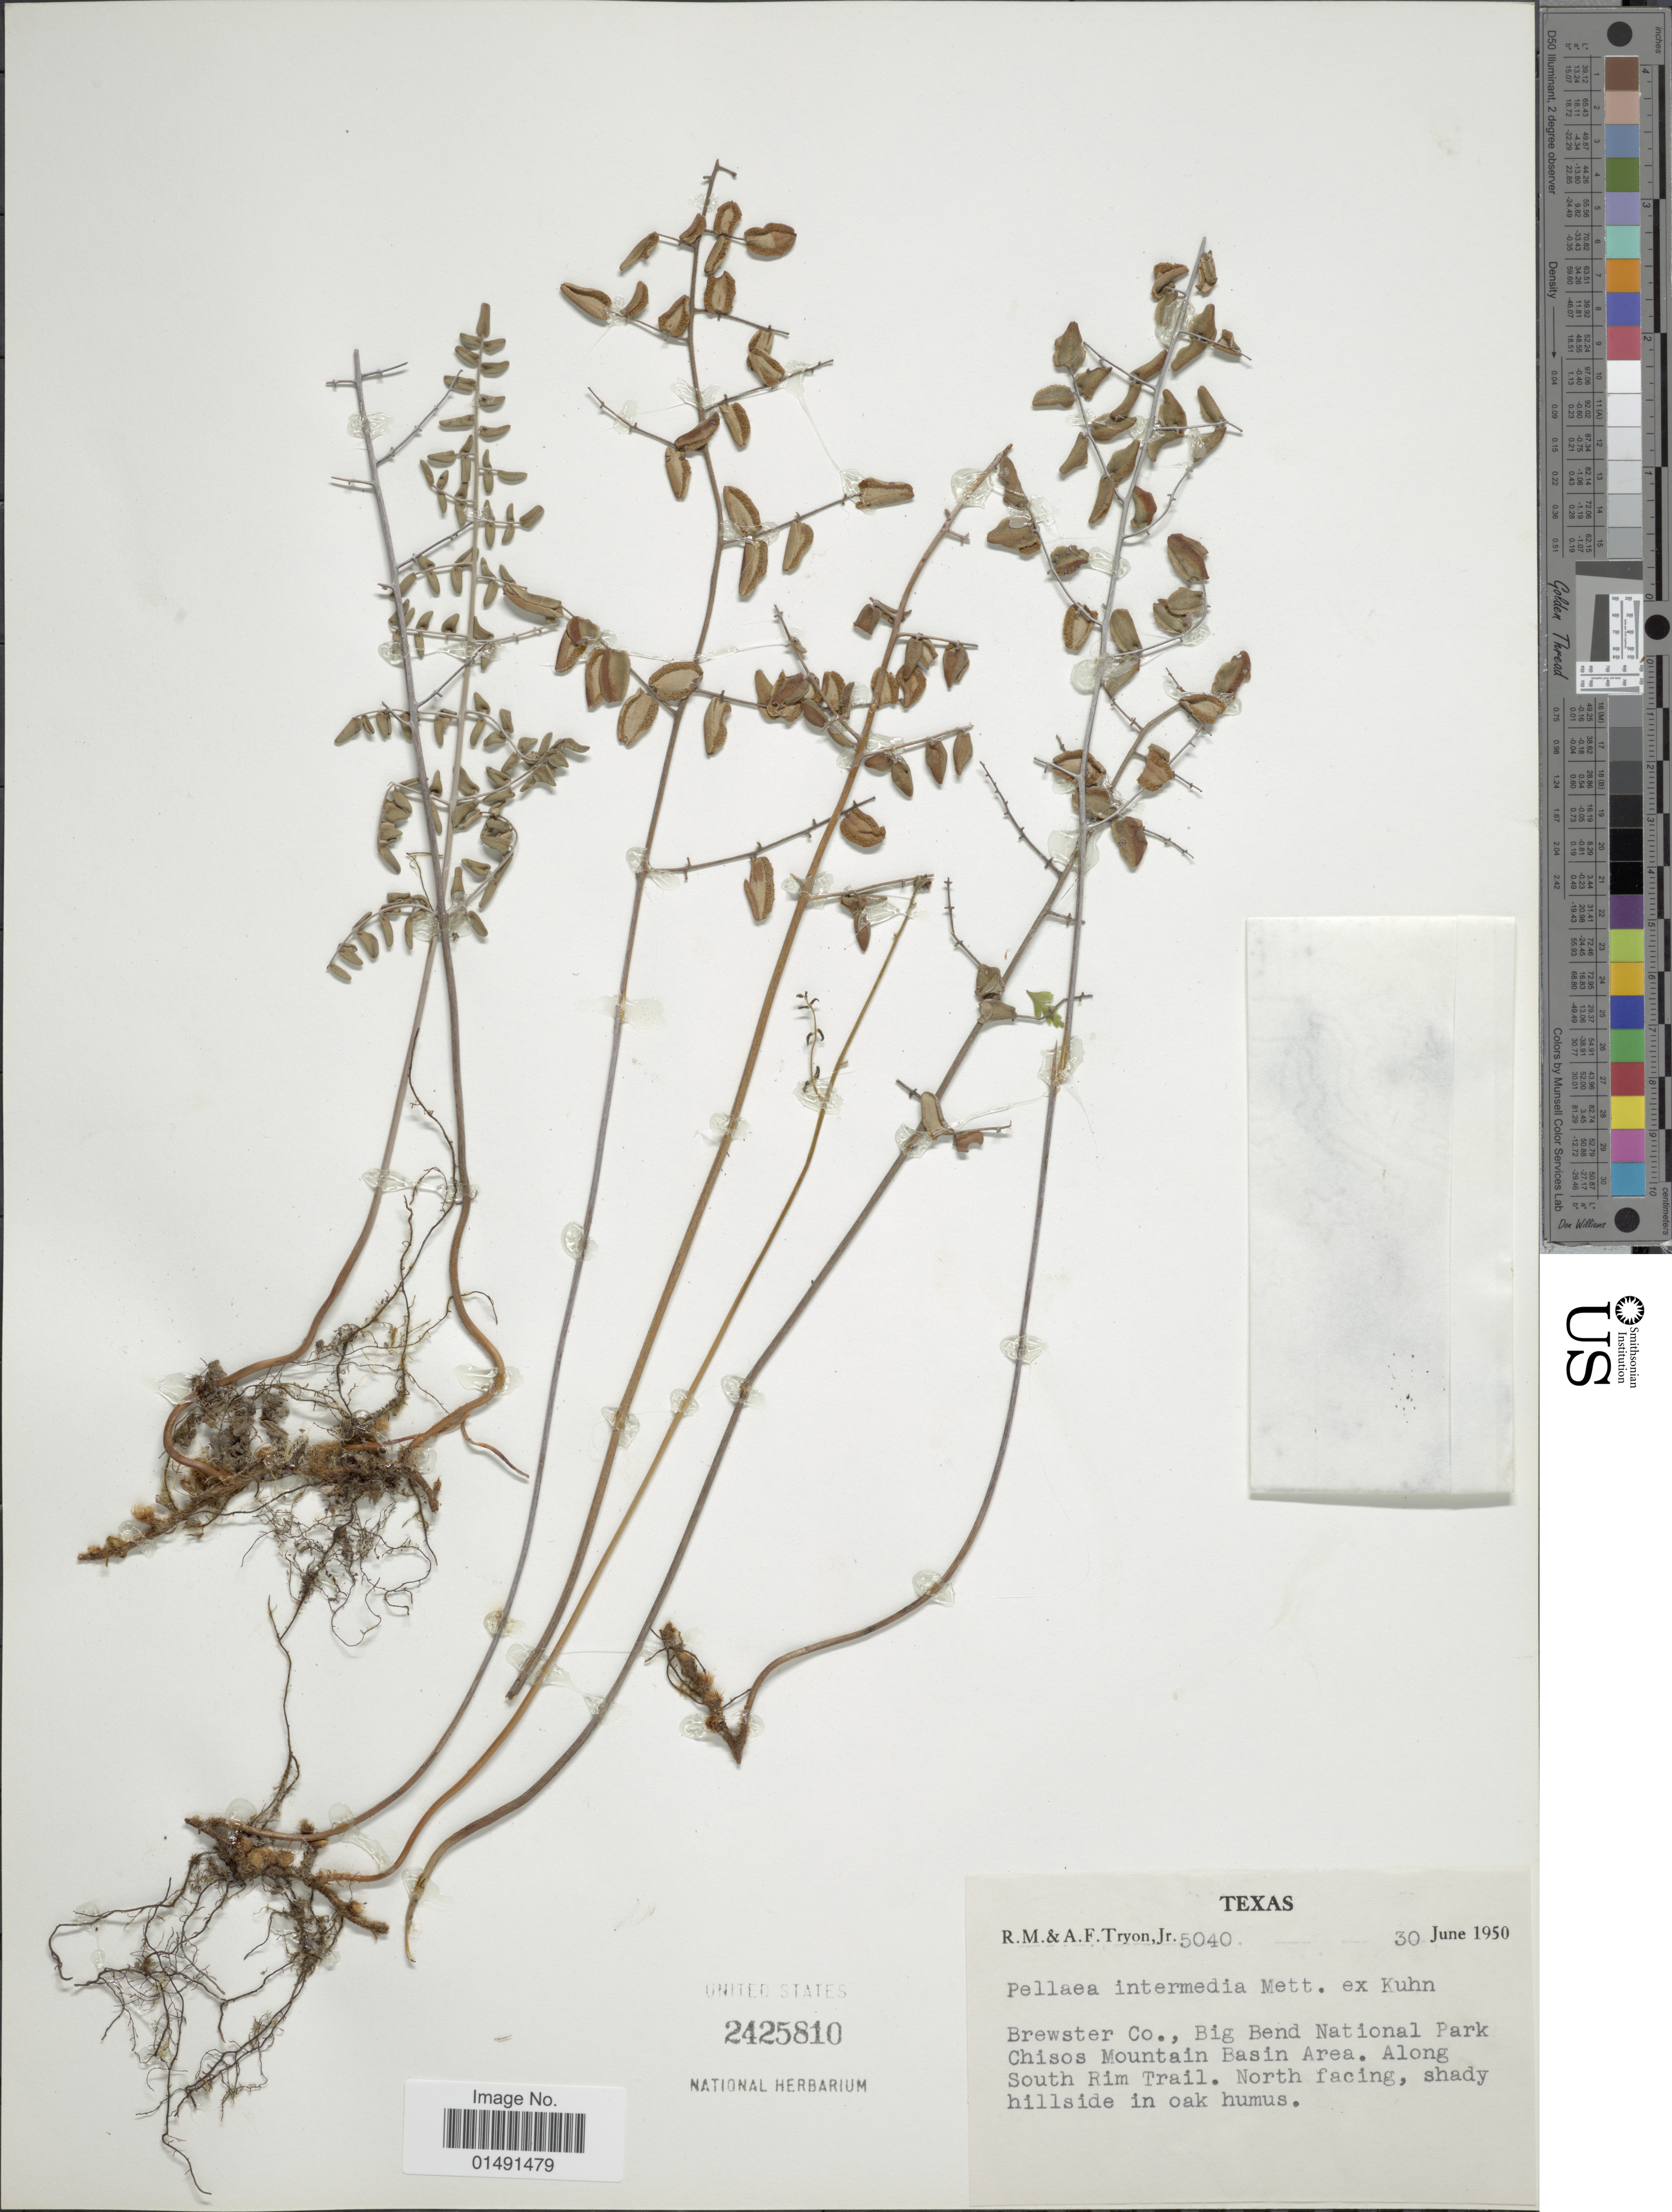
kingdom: Plantae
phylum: Tracheophyta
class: Polypodiopsida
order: Polypodiales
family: Pteridaceae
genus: Pellaea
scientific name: Pellaea intermedia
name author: Mett. ex Kuhn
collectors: R. M. Tryon & A. F. Tryon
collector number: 5040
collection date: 1950-06-30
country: United States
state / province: Texas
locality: Brewster Co., Big Bend National Park Chisos Mountain Basin Area. Along South Rim Trail. North facing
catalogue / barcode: US 2425810